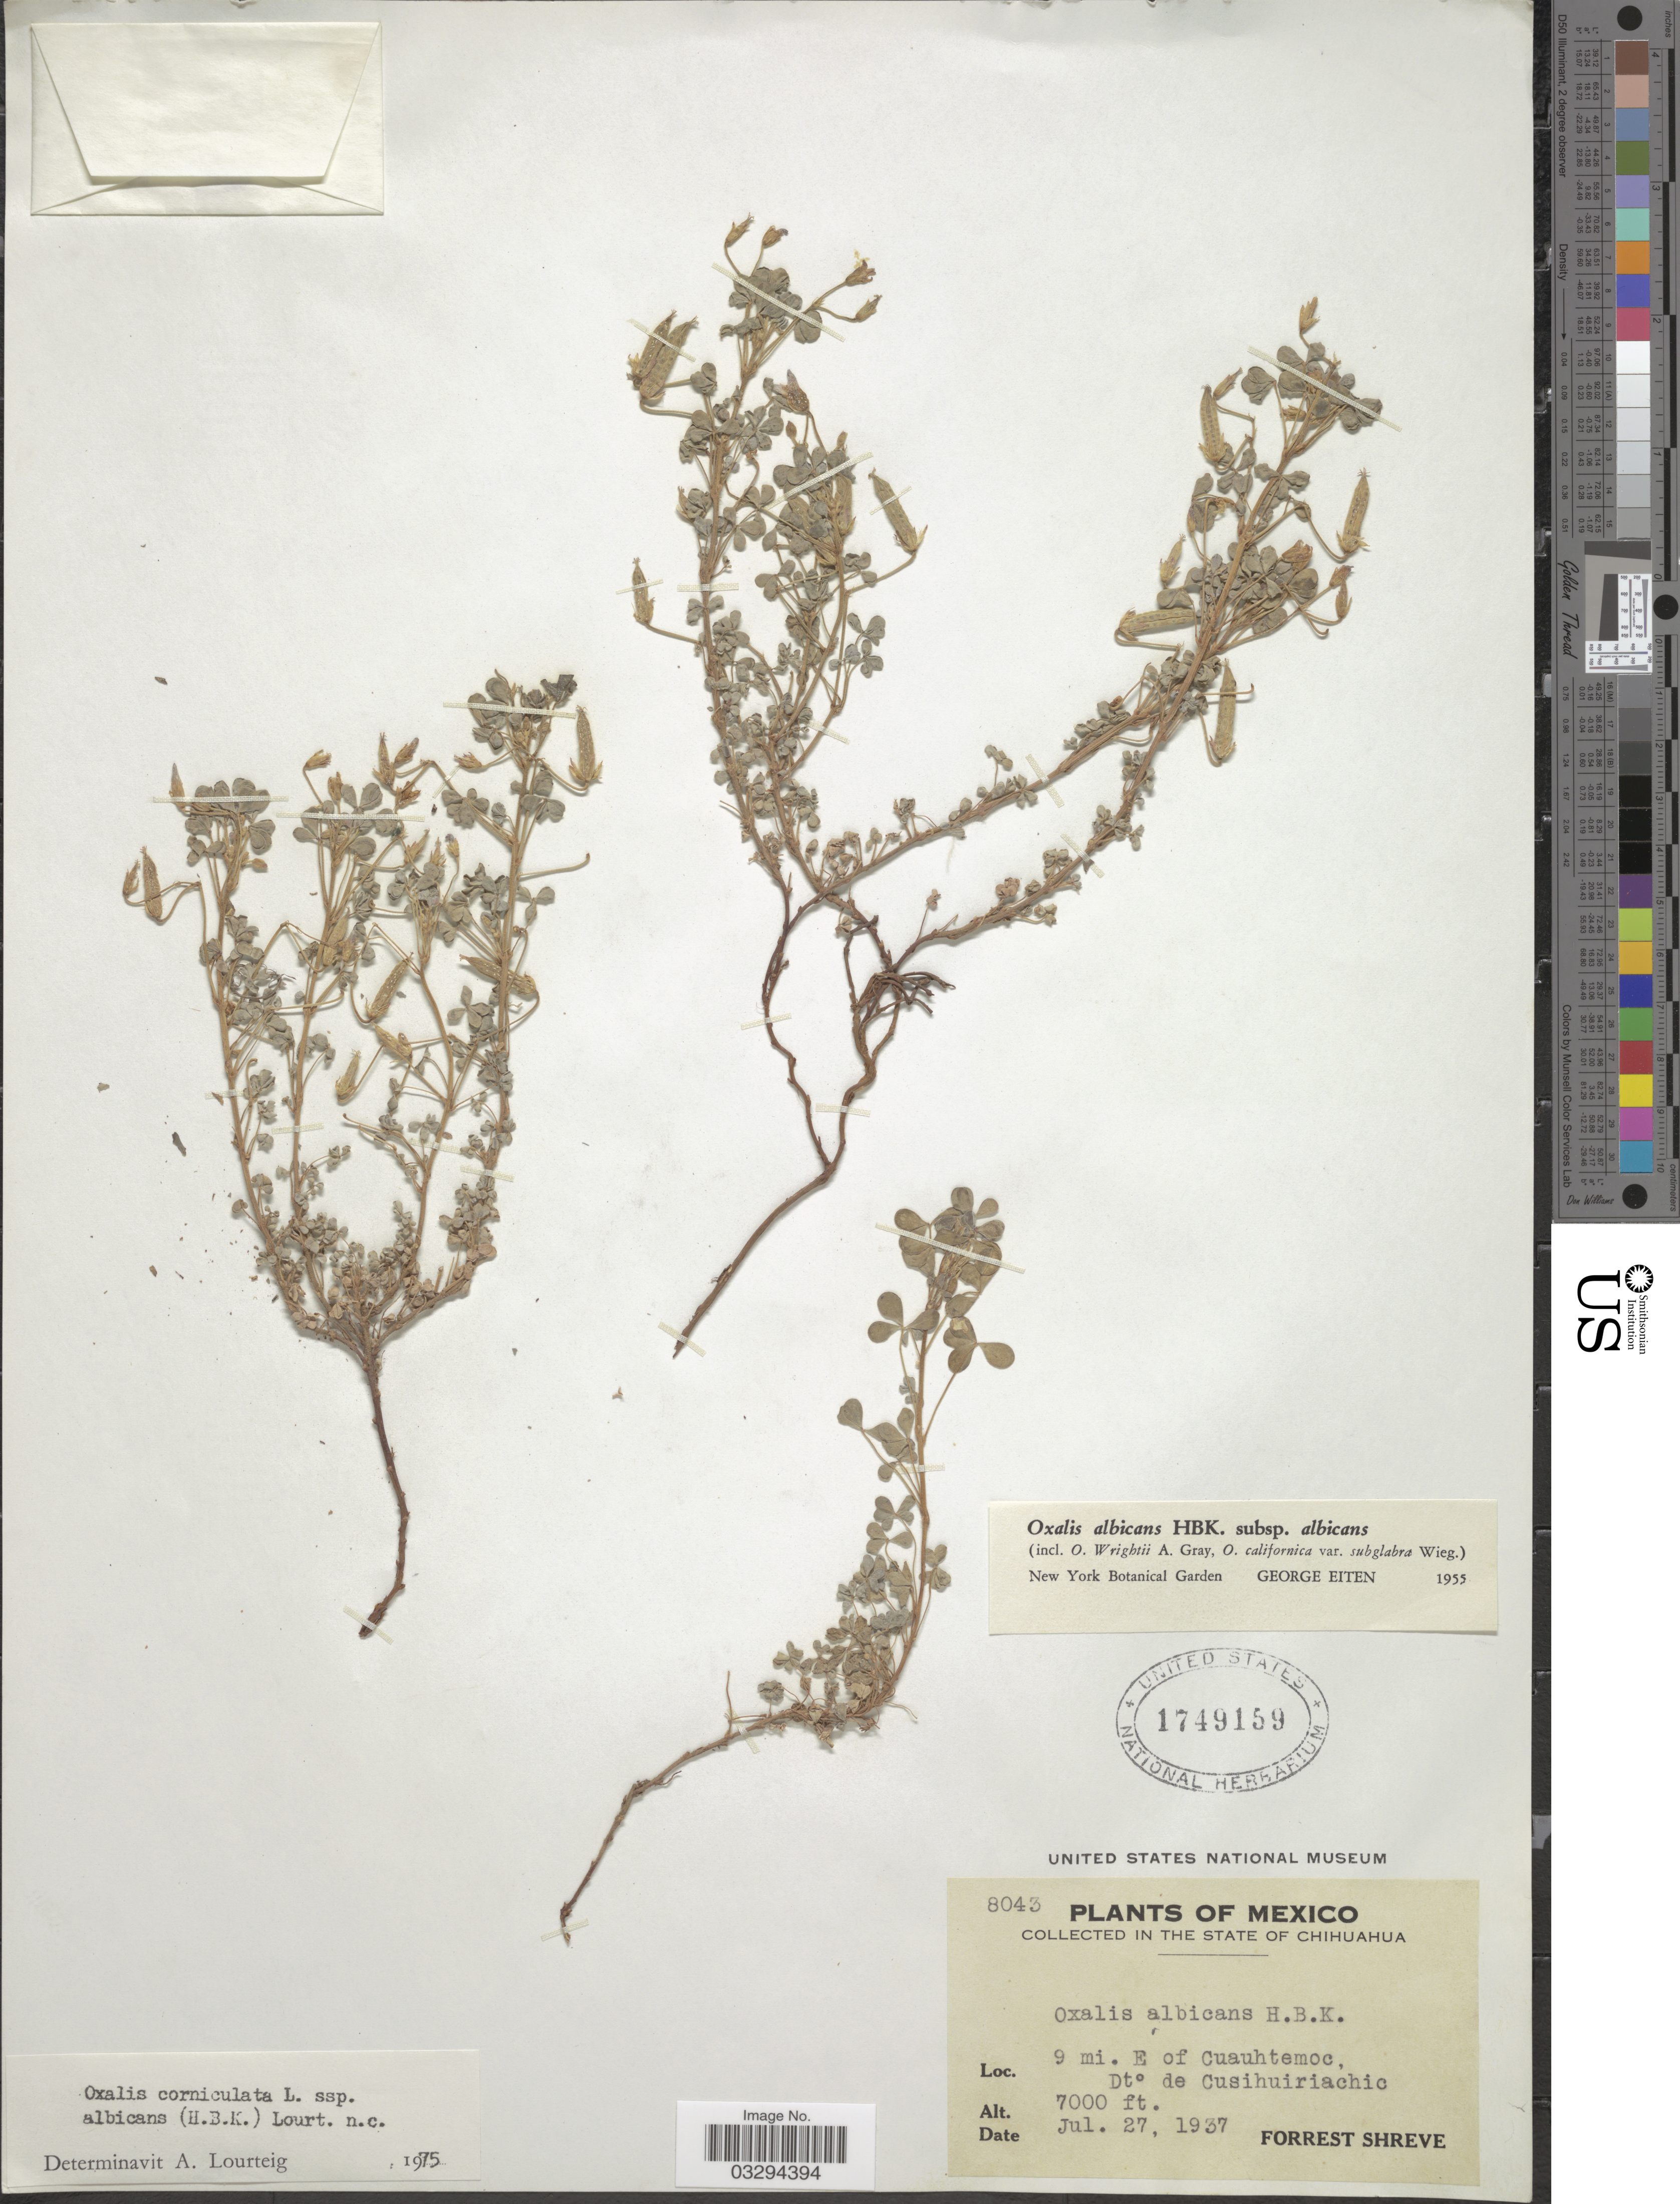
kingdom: Plantae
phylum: Tracheophyta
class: Magnoliopsida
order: Oxalidales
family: Oxalidaceae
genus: Oxalis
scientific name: Oxalis corniculata subsp. albicans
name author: (Kunth) Lourteig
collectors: F. Shreve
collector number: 8043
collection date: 1937-07-27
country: Mexico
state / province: Chihuahua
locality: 9 mi. E of Cuauhtemoc, Dt° de Cusihuiriachic.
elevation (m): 2134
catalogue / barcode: US 1749159